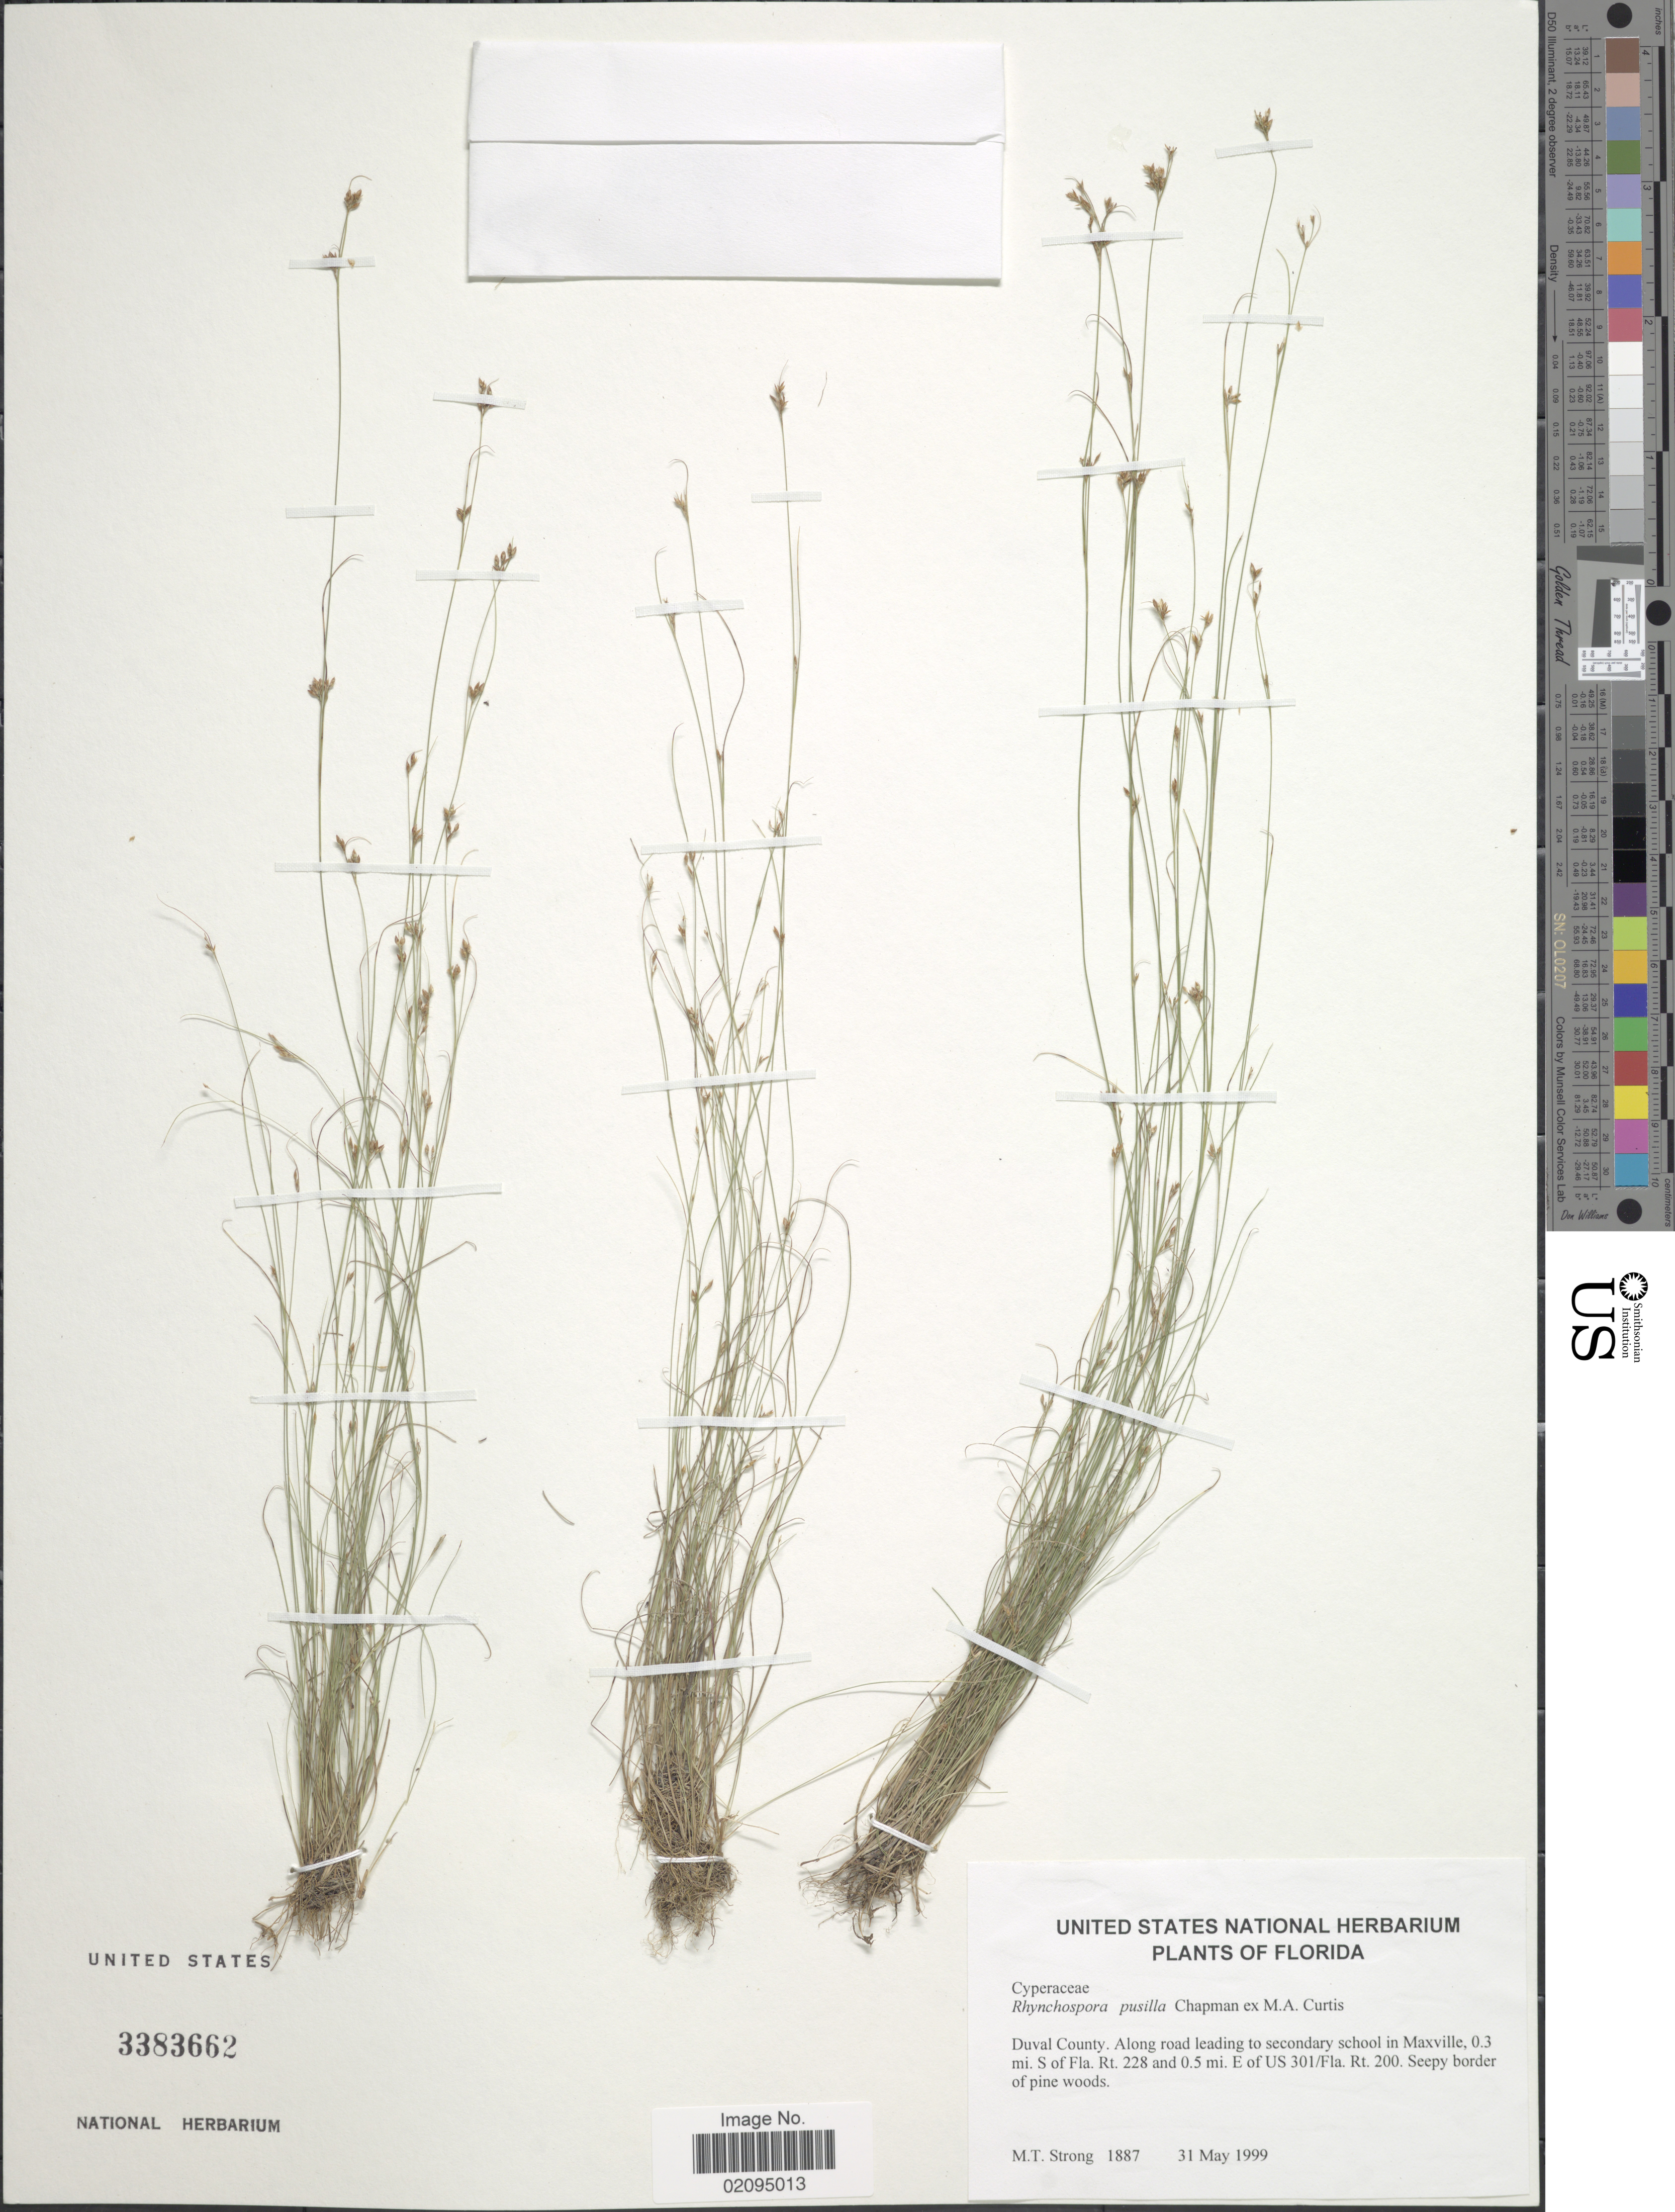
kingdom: Plantae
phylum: Tracheophyta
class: Liliopsida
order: Poales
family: Cyperaceae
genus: Rhynchospora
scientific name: Rhynchospora intermixta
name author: C. Wright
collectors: M. T. Strong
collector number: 1887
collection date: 1999-05-31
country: United States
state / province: Florida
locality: Duval County. Along road leading to secondary school in Maxville, 0.3 mi. S of Fla. Rt. 228 and 0.5 mi. E of US 301/Fla. Rt 200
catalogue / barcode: US 3383662